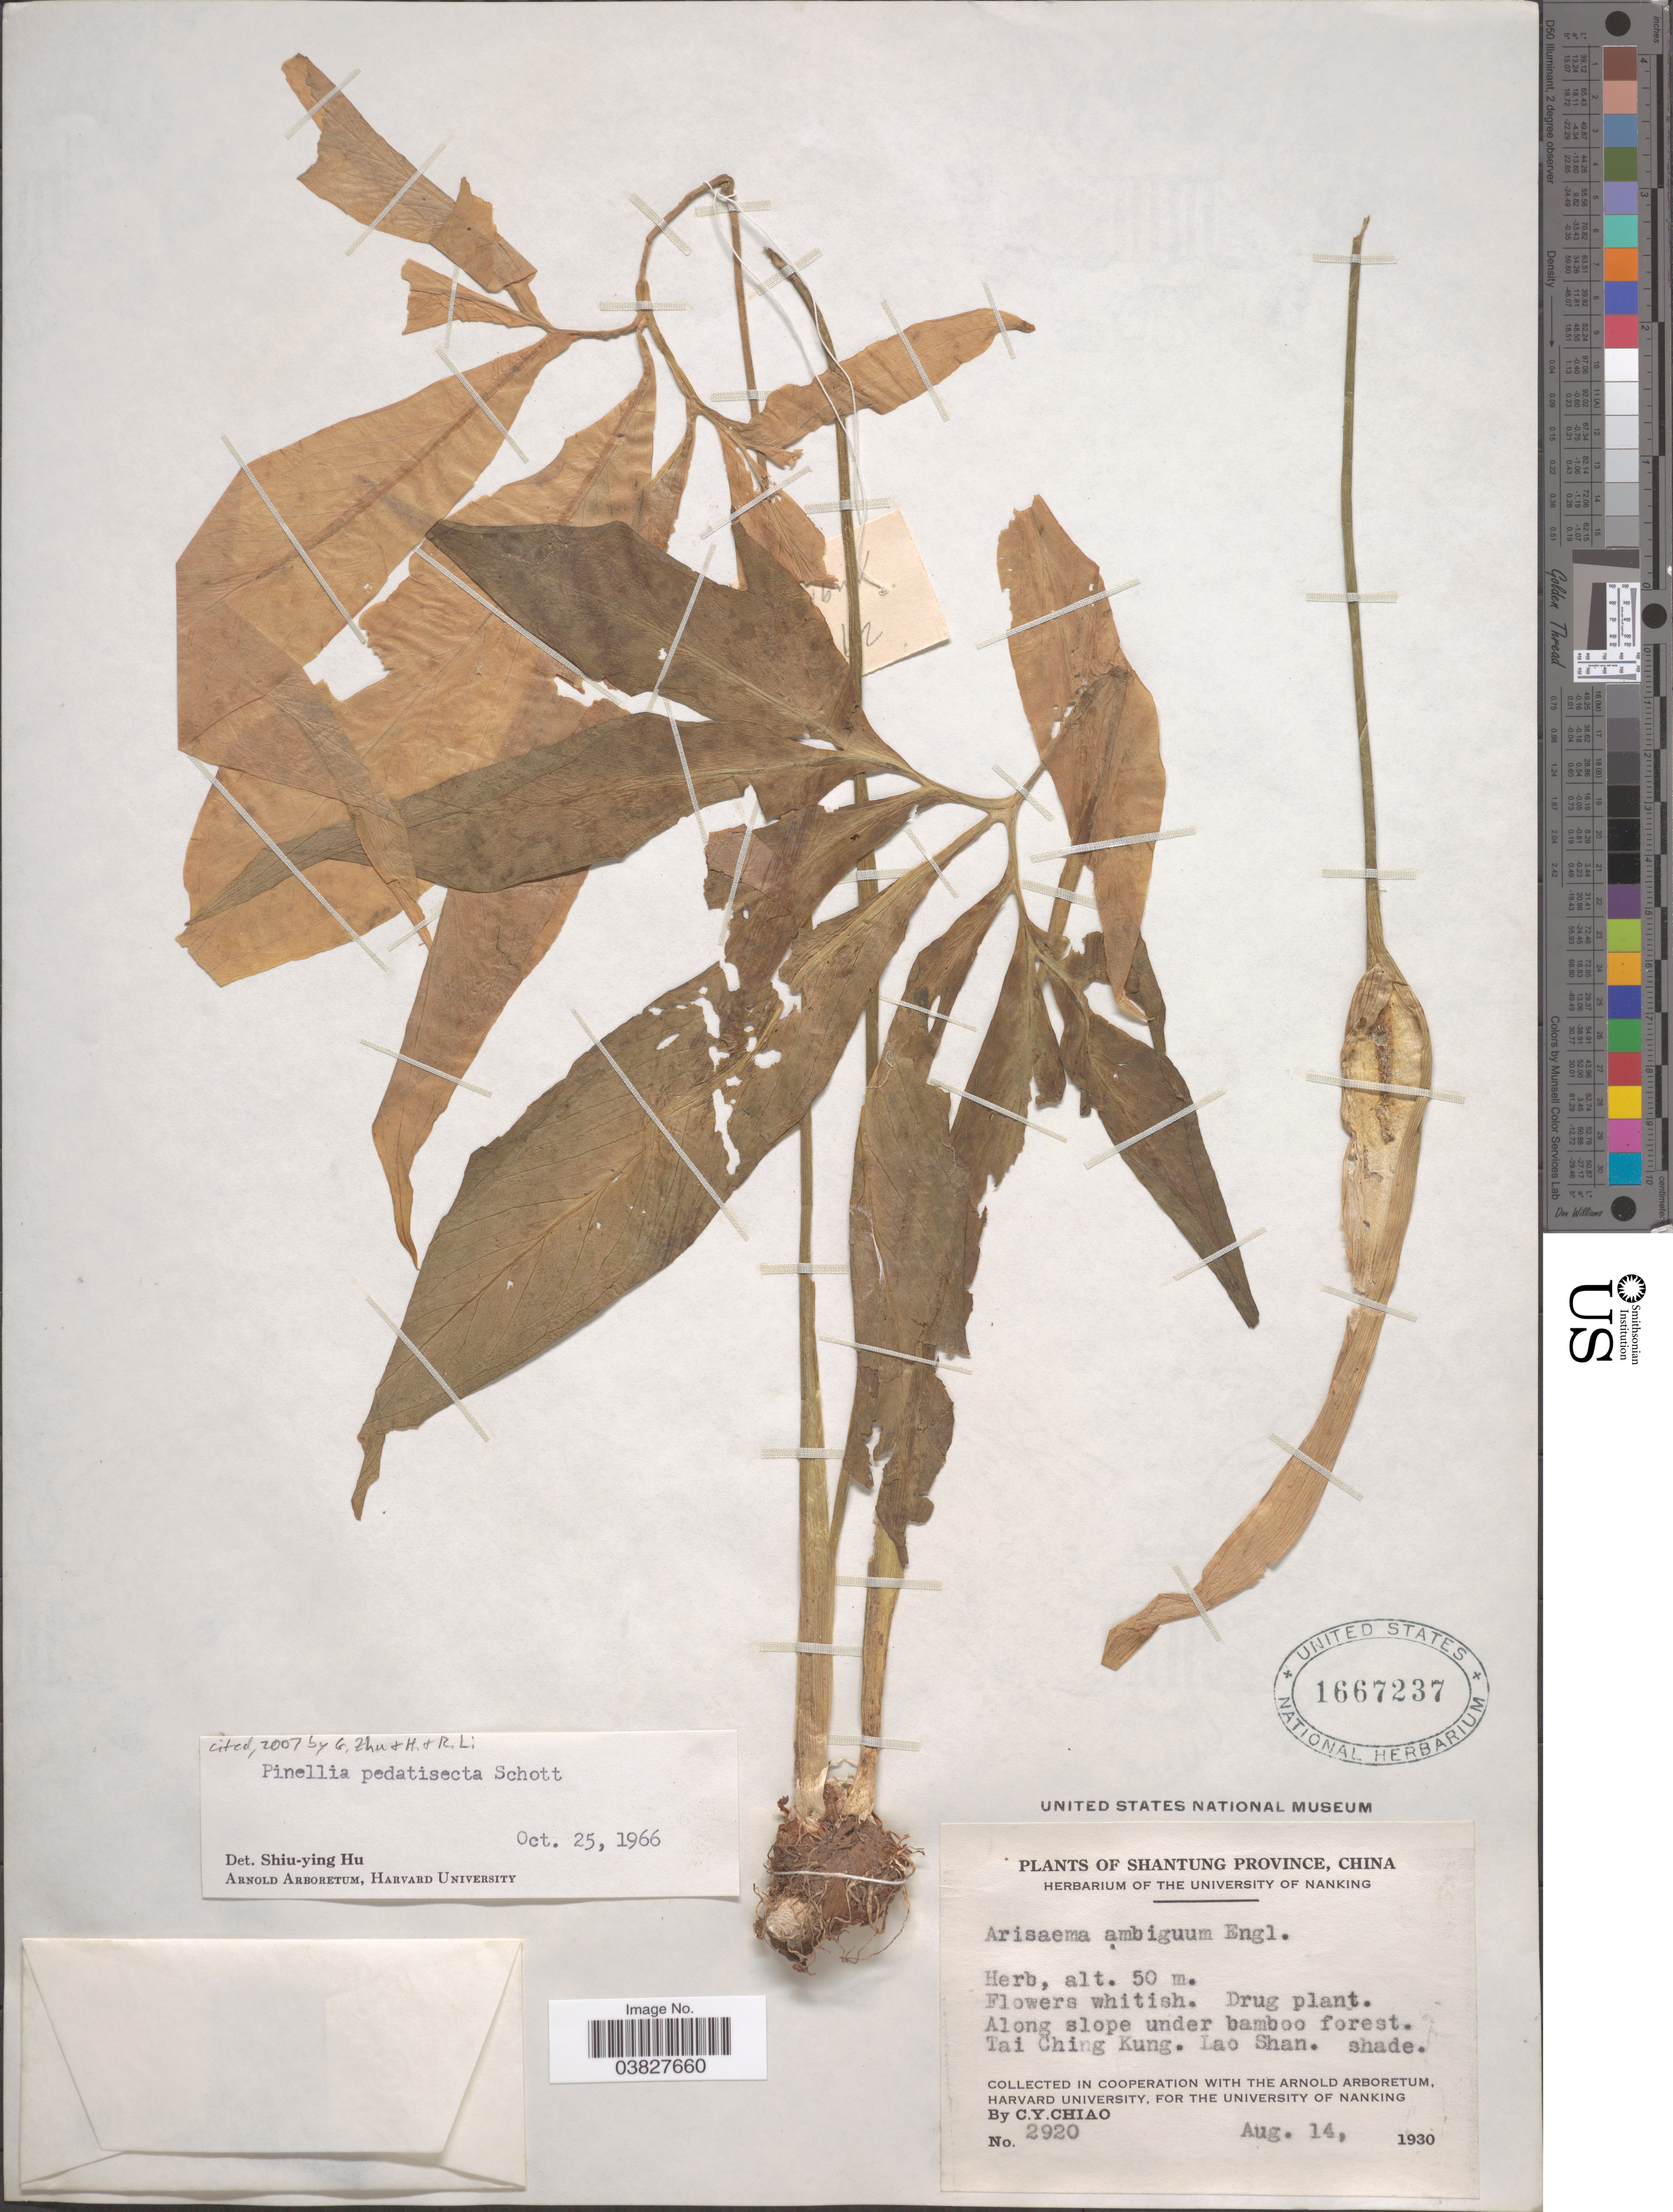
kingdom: Plantae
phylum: Tracheophyta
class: Liliopsida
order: Alismatales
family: Araceae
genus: Pinellia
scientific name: Pinellia pedatisecta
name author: Schott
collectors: C. Y. Chiao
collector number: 2920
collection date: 1930-08-14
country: China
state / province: Shandong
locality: Shantung Province. Along slope under bamboo forest. Tai Ching Kung. Lao Shan.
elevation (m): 50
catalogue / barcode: US 1667237